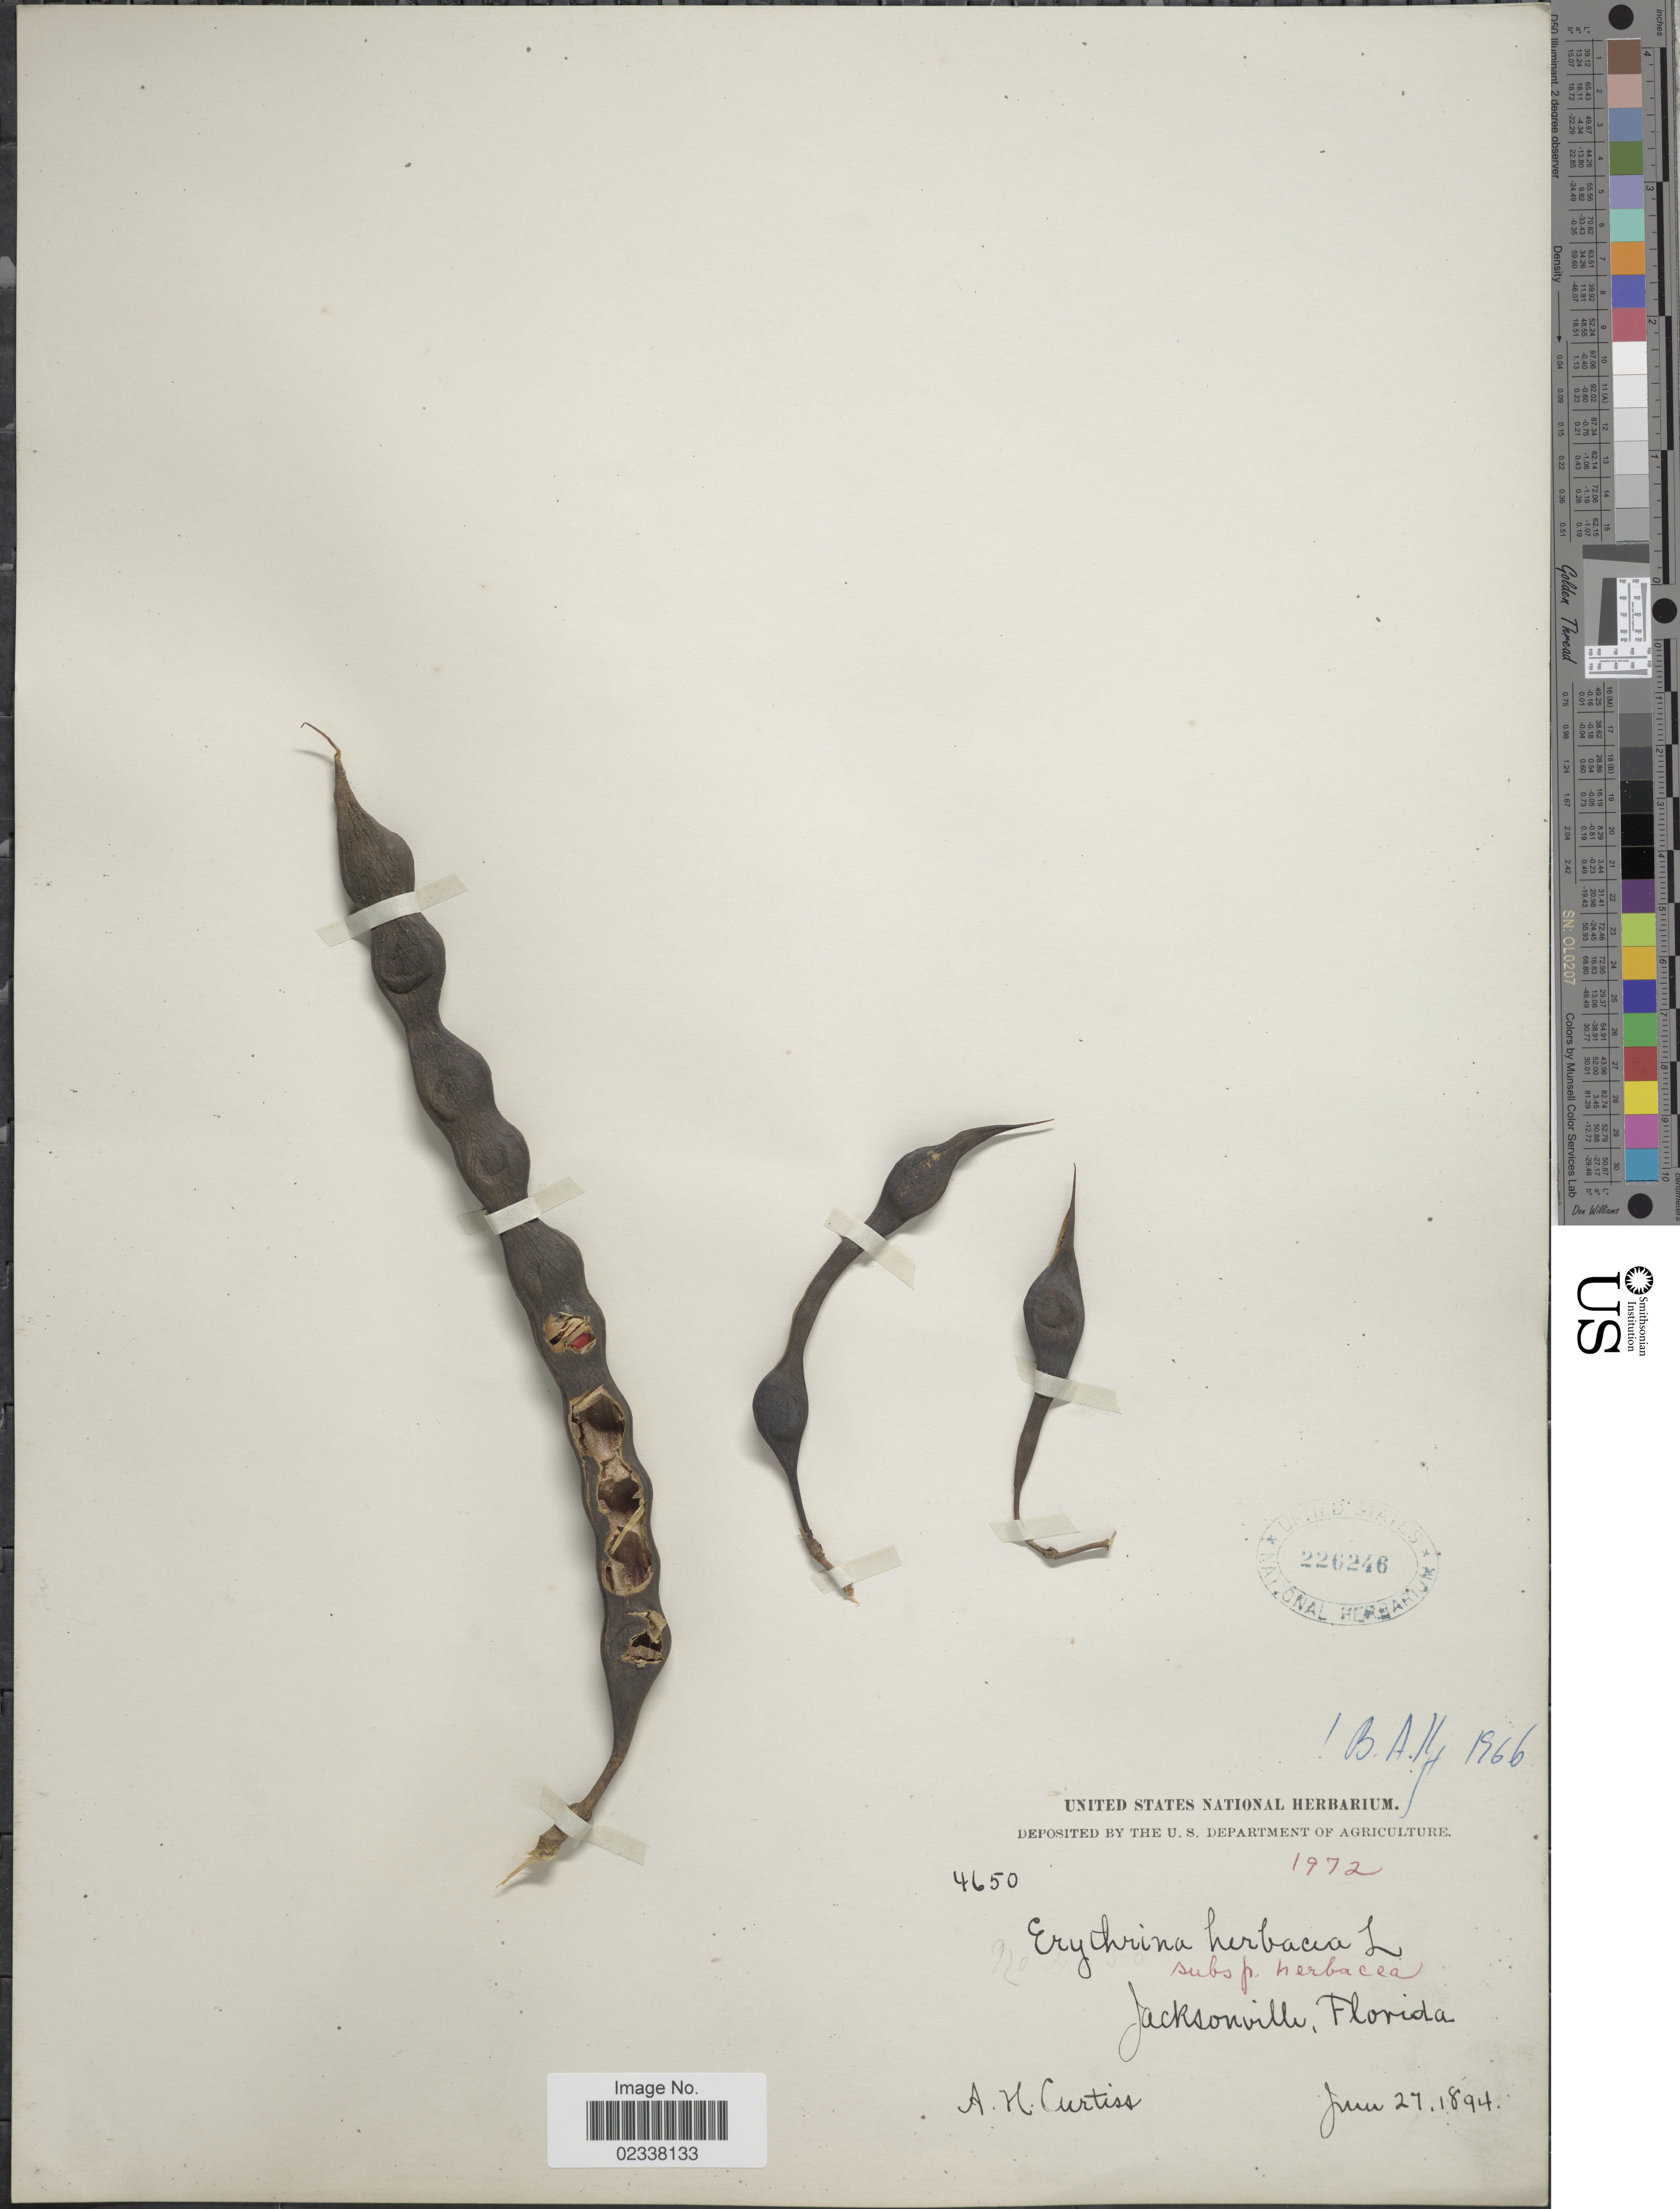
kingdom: Plantae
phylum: Tracheophyta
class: Magnoliopsida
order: Fabales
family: Fabaceae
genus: Erythrina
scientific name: Erythrina herbacea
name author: L.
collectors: A. H. Curtiss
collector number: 4650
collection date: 1894-06-27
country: United States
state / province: Florida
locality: Jacksonville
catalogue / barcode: US 226248